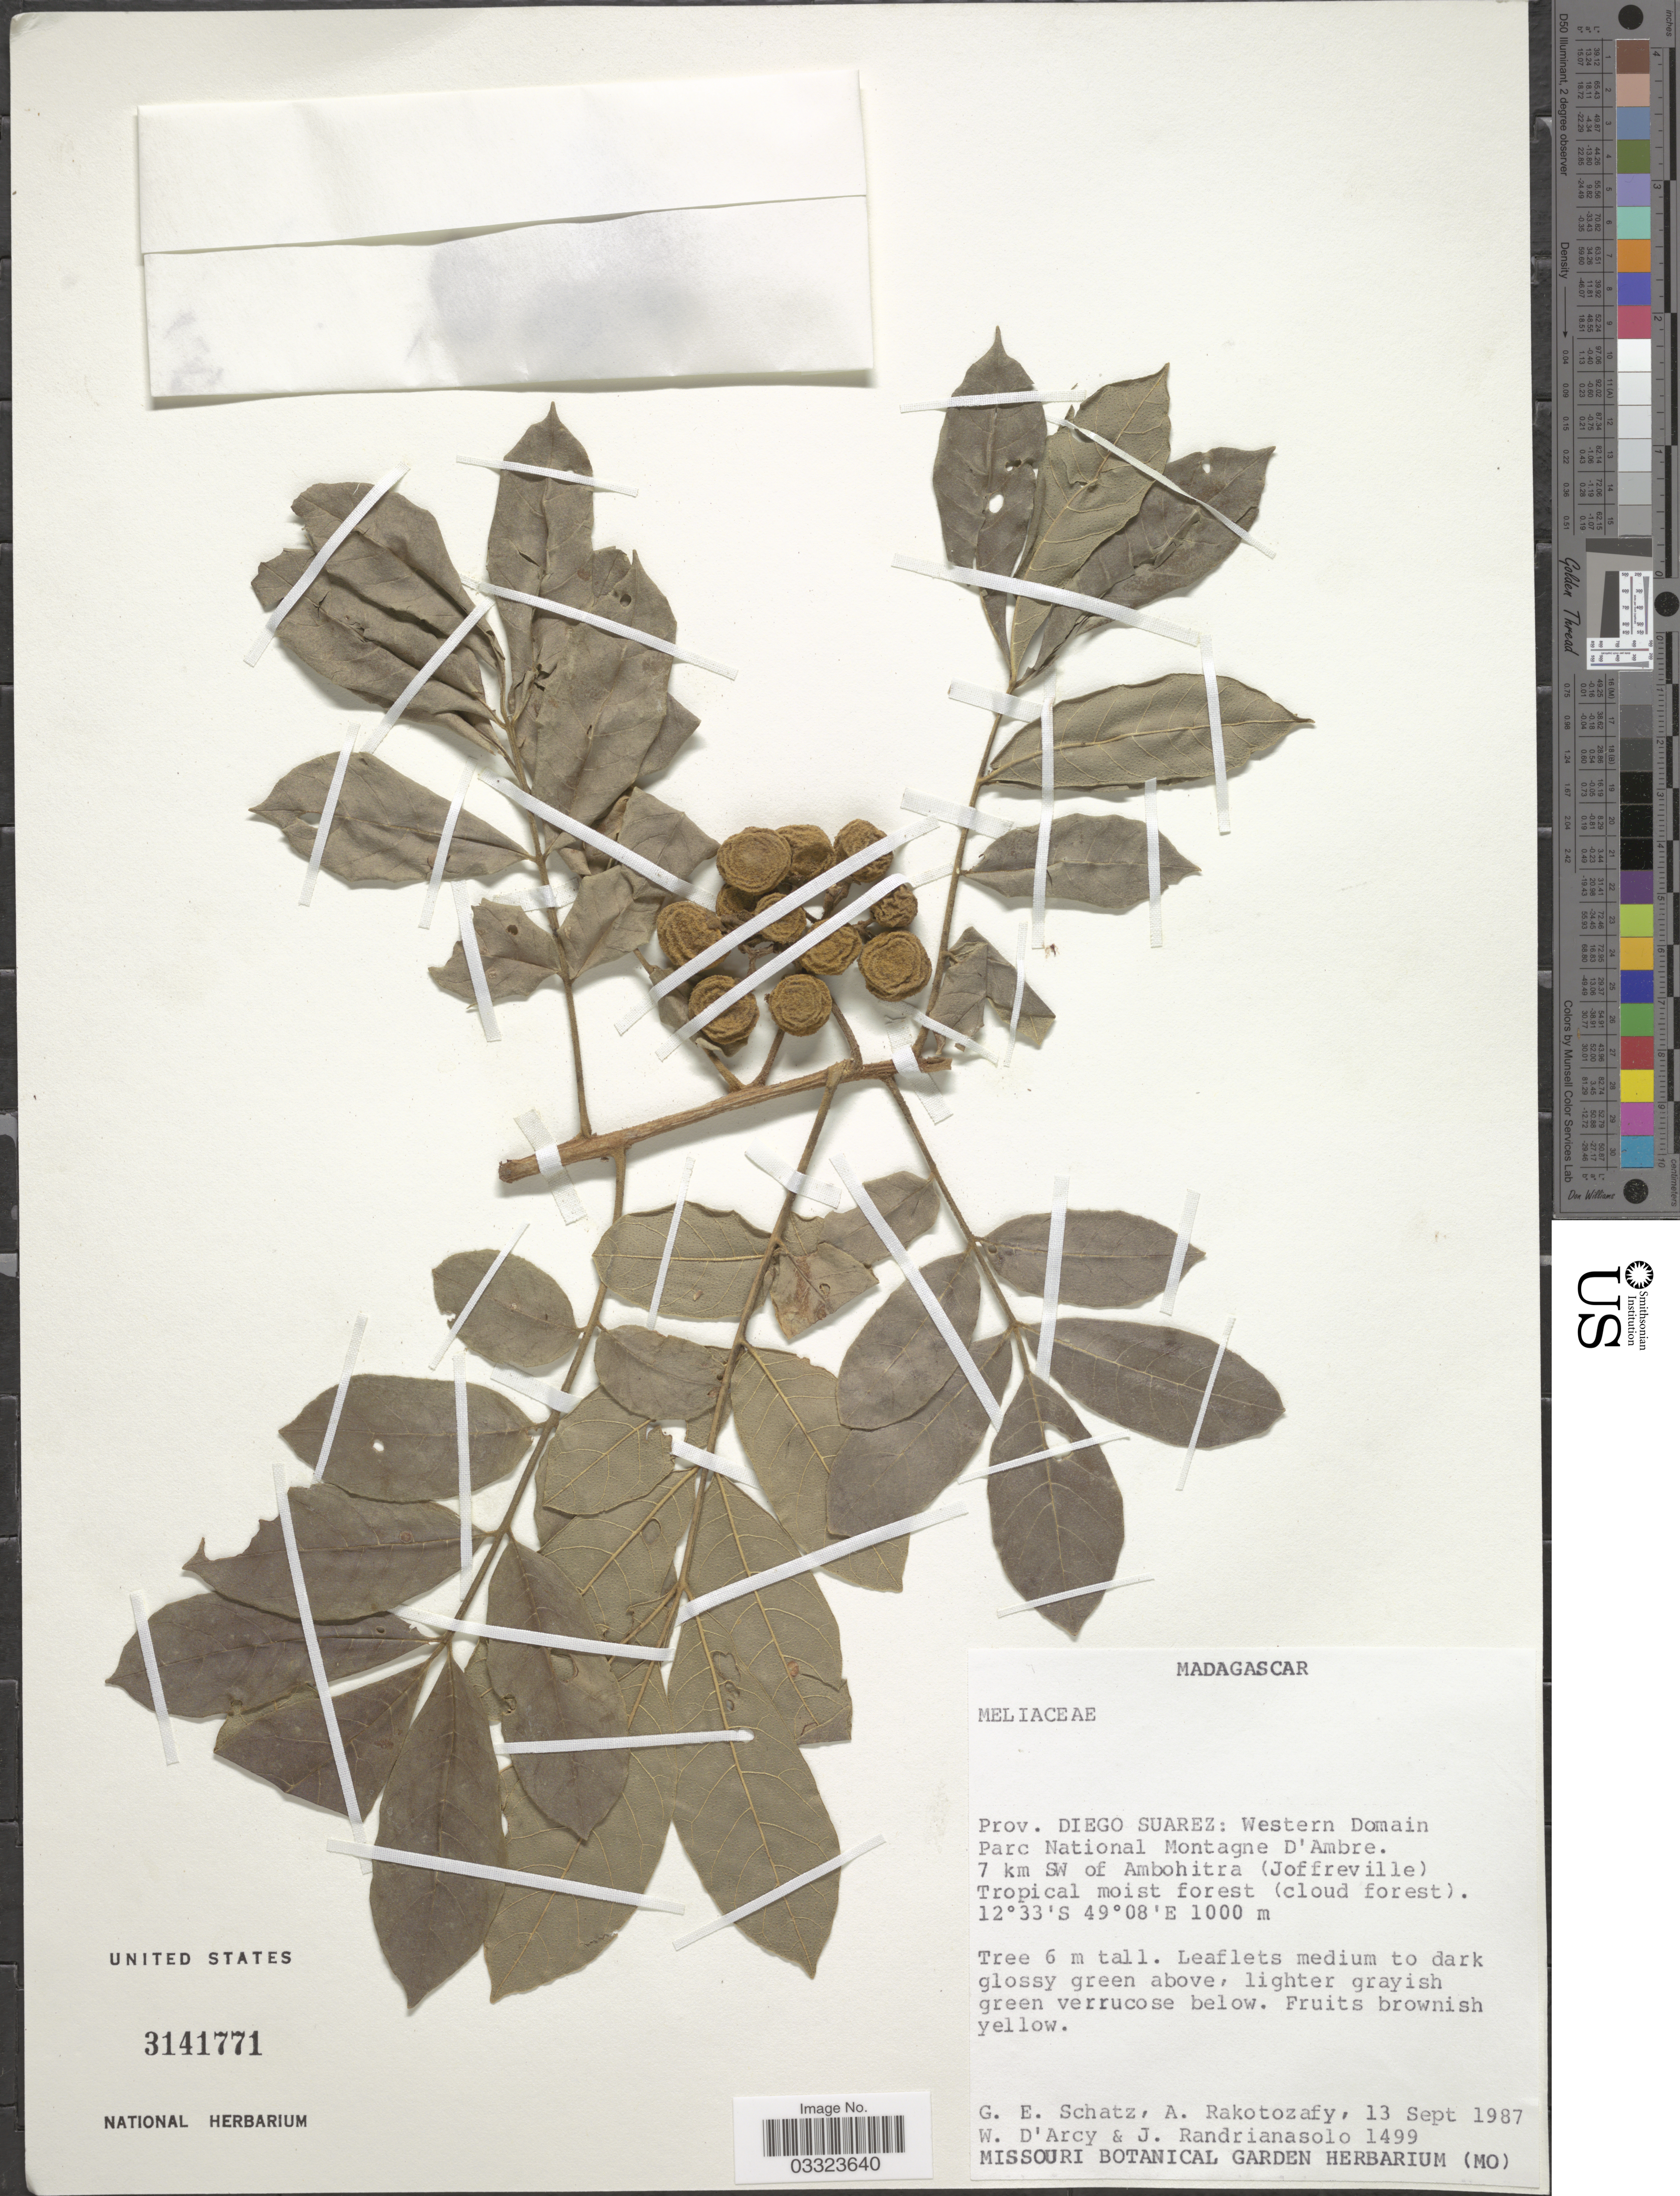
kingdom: Plantae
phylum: Tracheophyta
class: Magnoliopsida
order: Sapindales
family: Meliaceae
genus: Lepidotrichilia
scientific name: Lepidotrichilia ambrensis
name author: J.-F. Leroy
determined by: Leroy, J.- F.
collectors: G. Schatz, A. Rakotozafy, W. G. D'Arcy & J. Randrianasolo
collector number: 1499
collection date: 1987-09-13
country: Madagascar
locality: Prov. Diego Suarez: Western Domain Parc National Montagne D'Ambre. 7 km SW of Ambohitra (Joffreville) Tropical moist forest.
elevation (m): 1000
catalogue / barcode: US 3141771